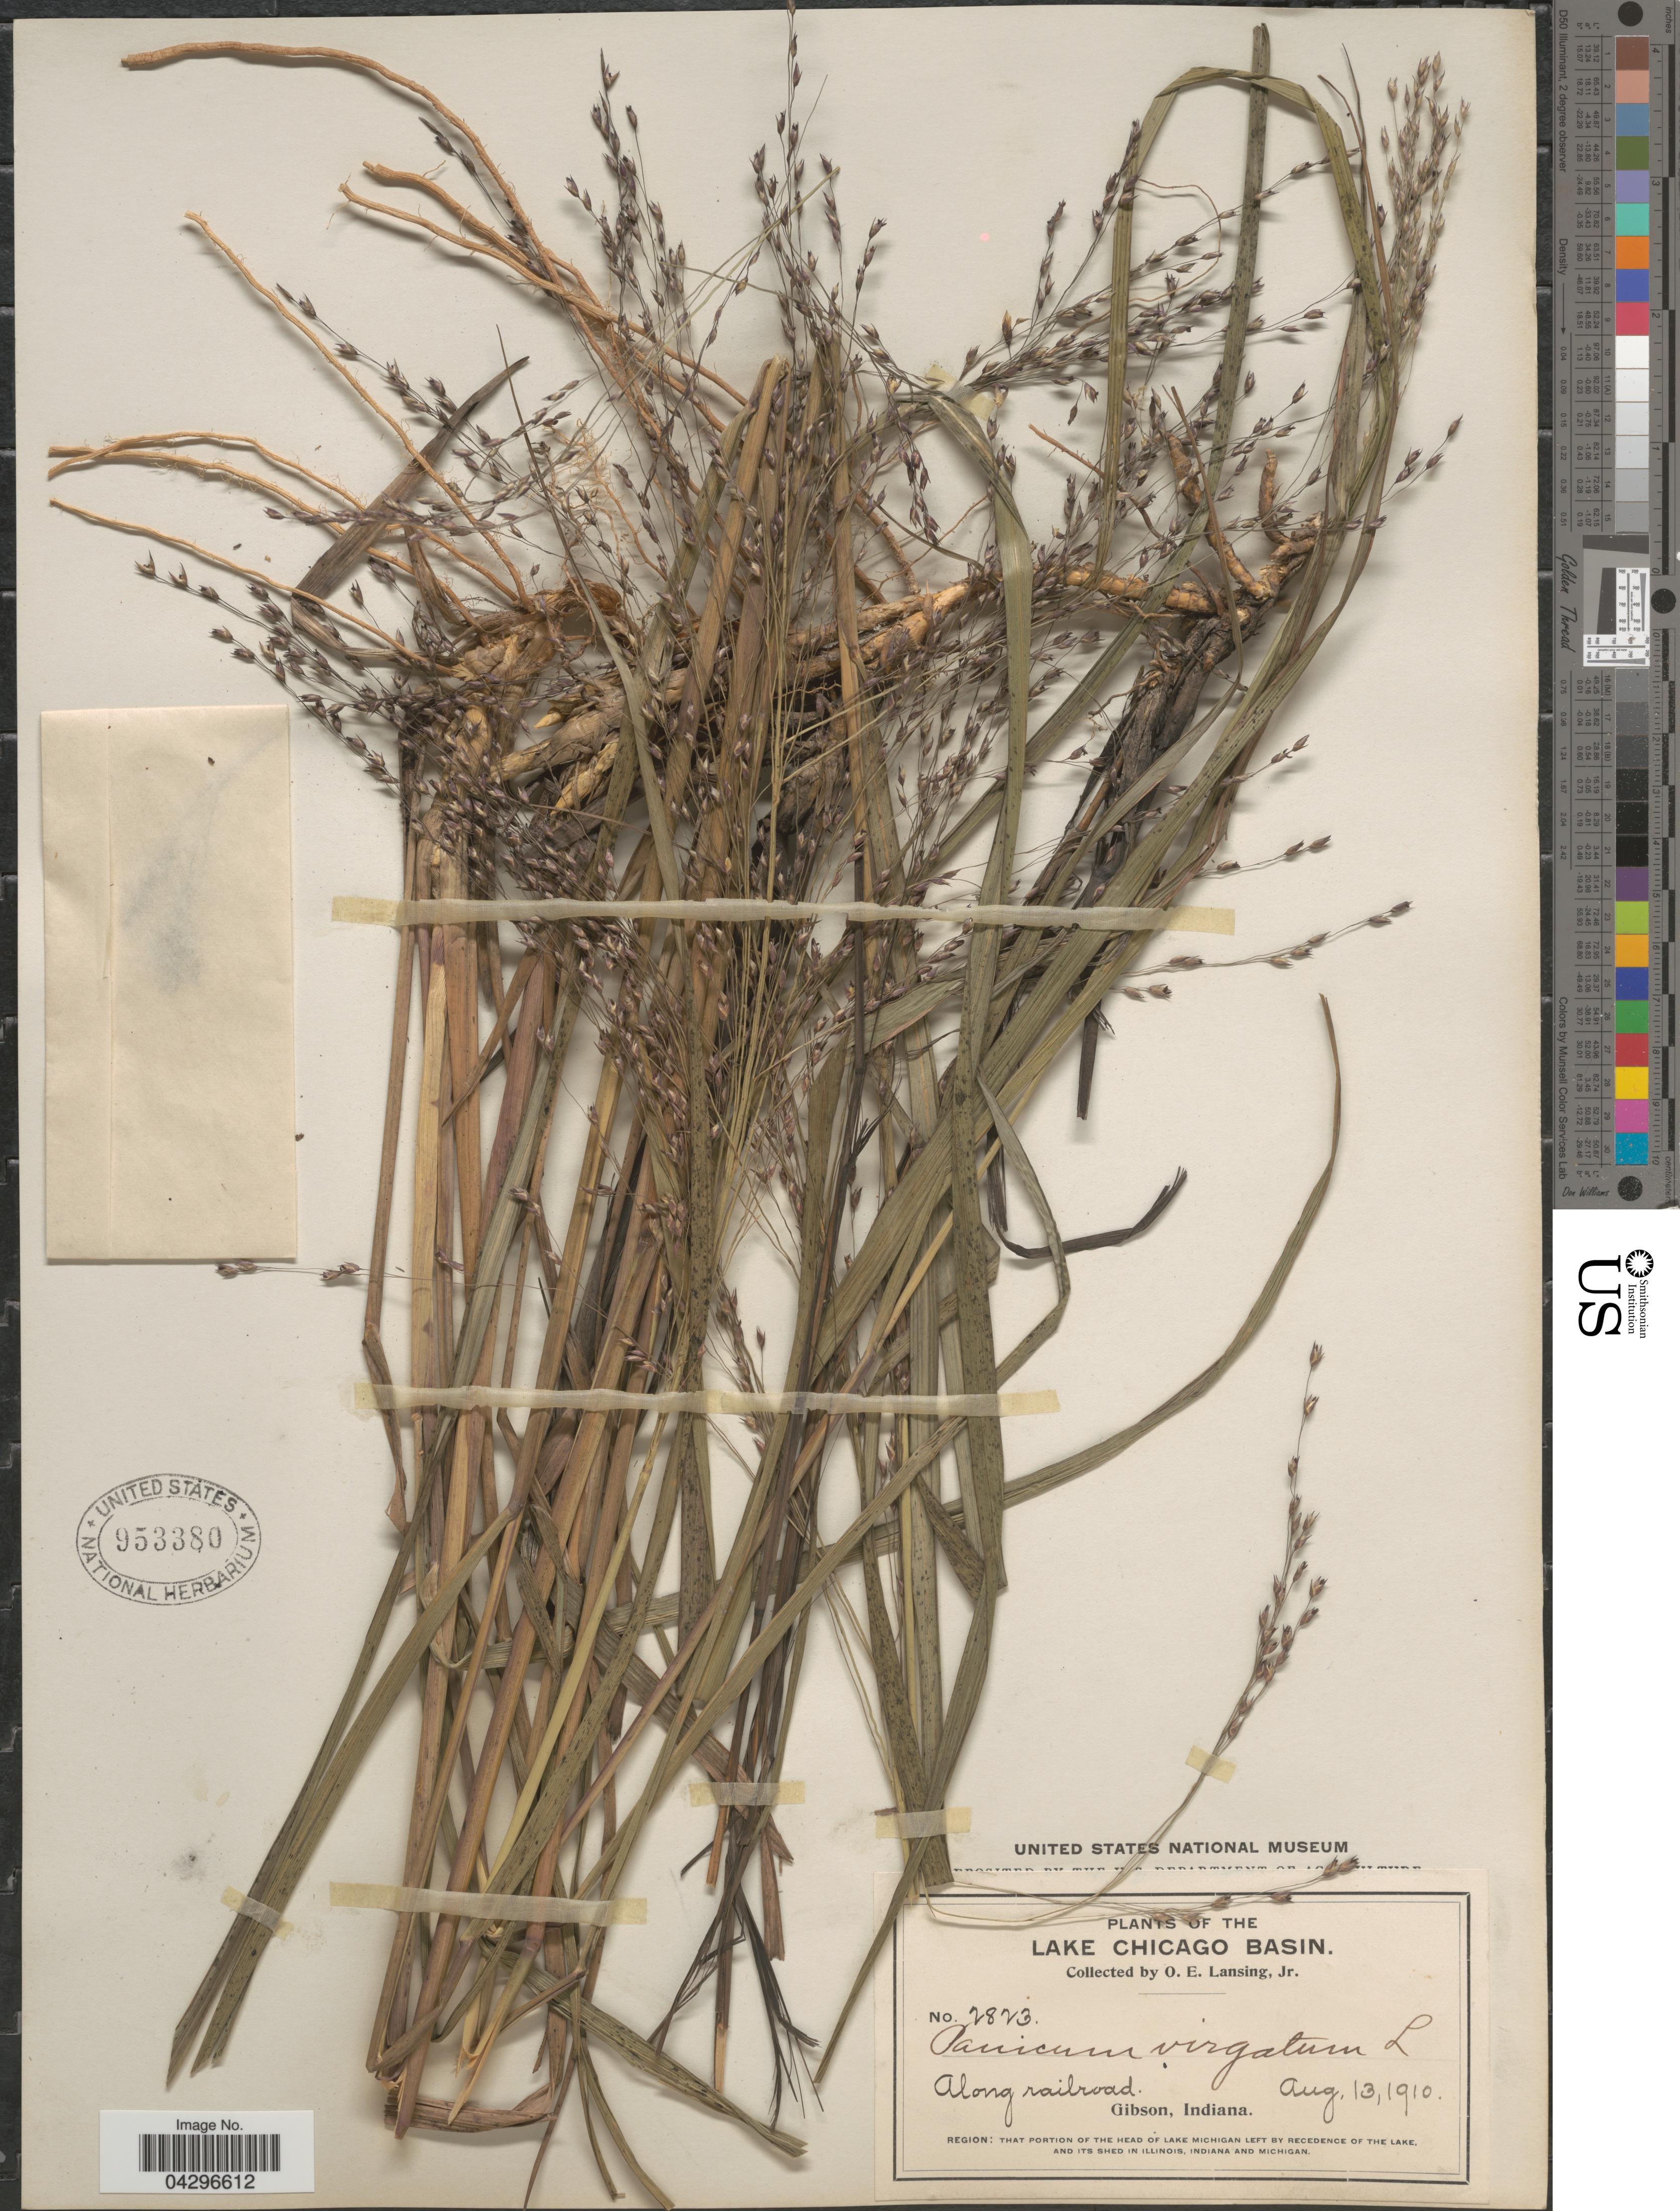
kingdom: Plantae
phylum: Tracheophyta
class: Liliopsida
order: Poales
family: Poaceae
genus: Panicum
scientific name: Panicum virgatum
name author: L.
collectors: O. Lansing Jr.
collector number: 2823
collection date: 1910-08-13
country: United States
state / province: Indiana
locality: The Lake Chicago Basin. Along railroad. Gibson. region: That portion of the head of Lake Michigan left by recedence of the Lake, and its shed in Illinois, Indiana and Michigan.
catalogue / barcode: US 953380